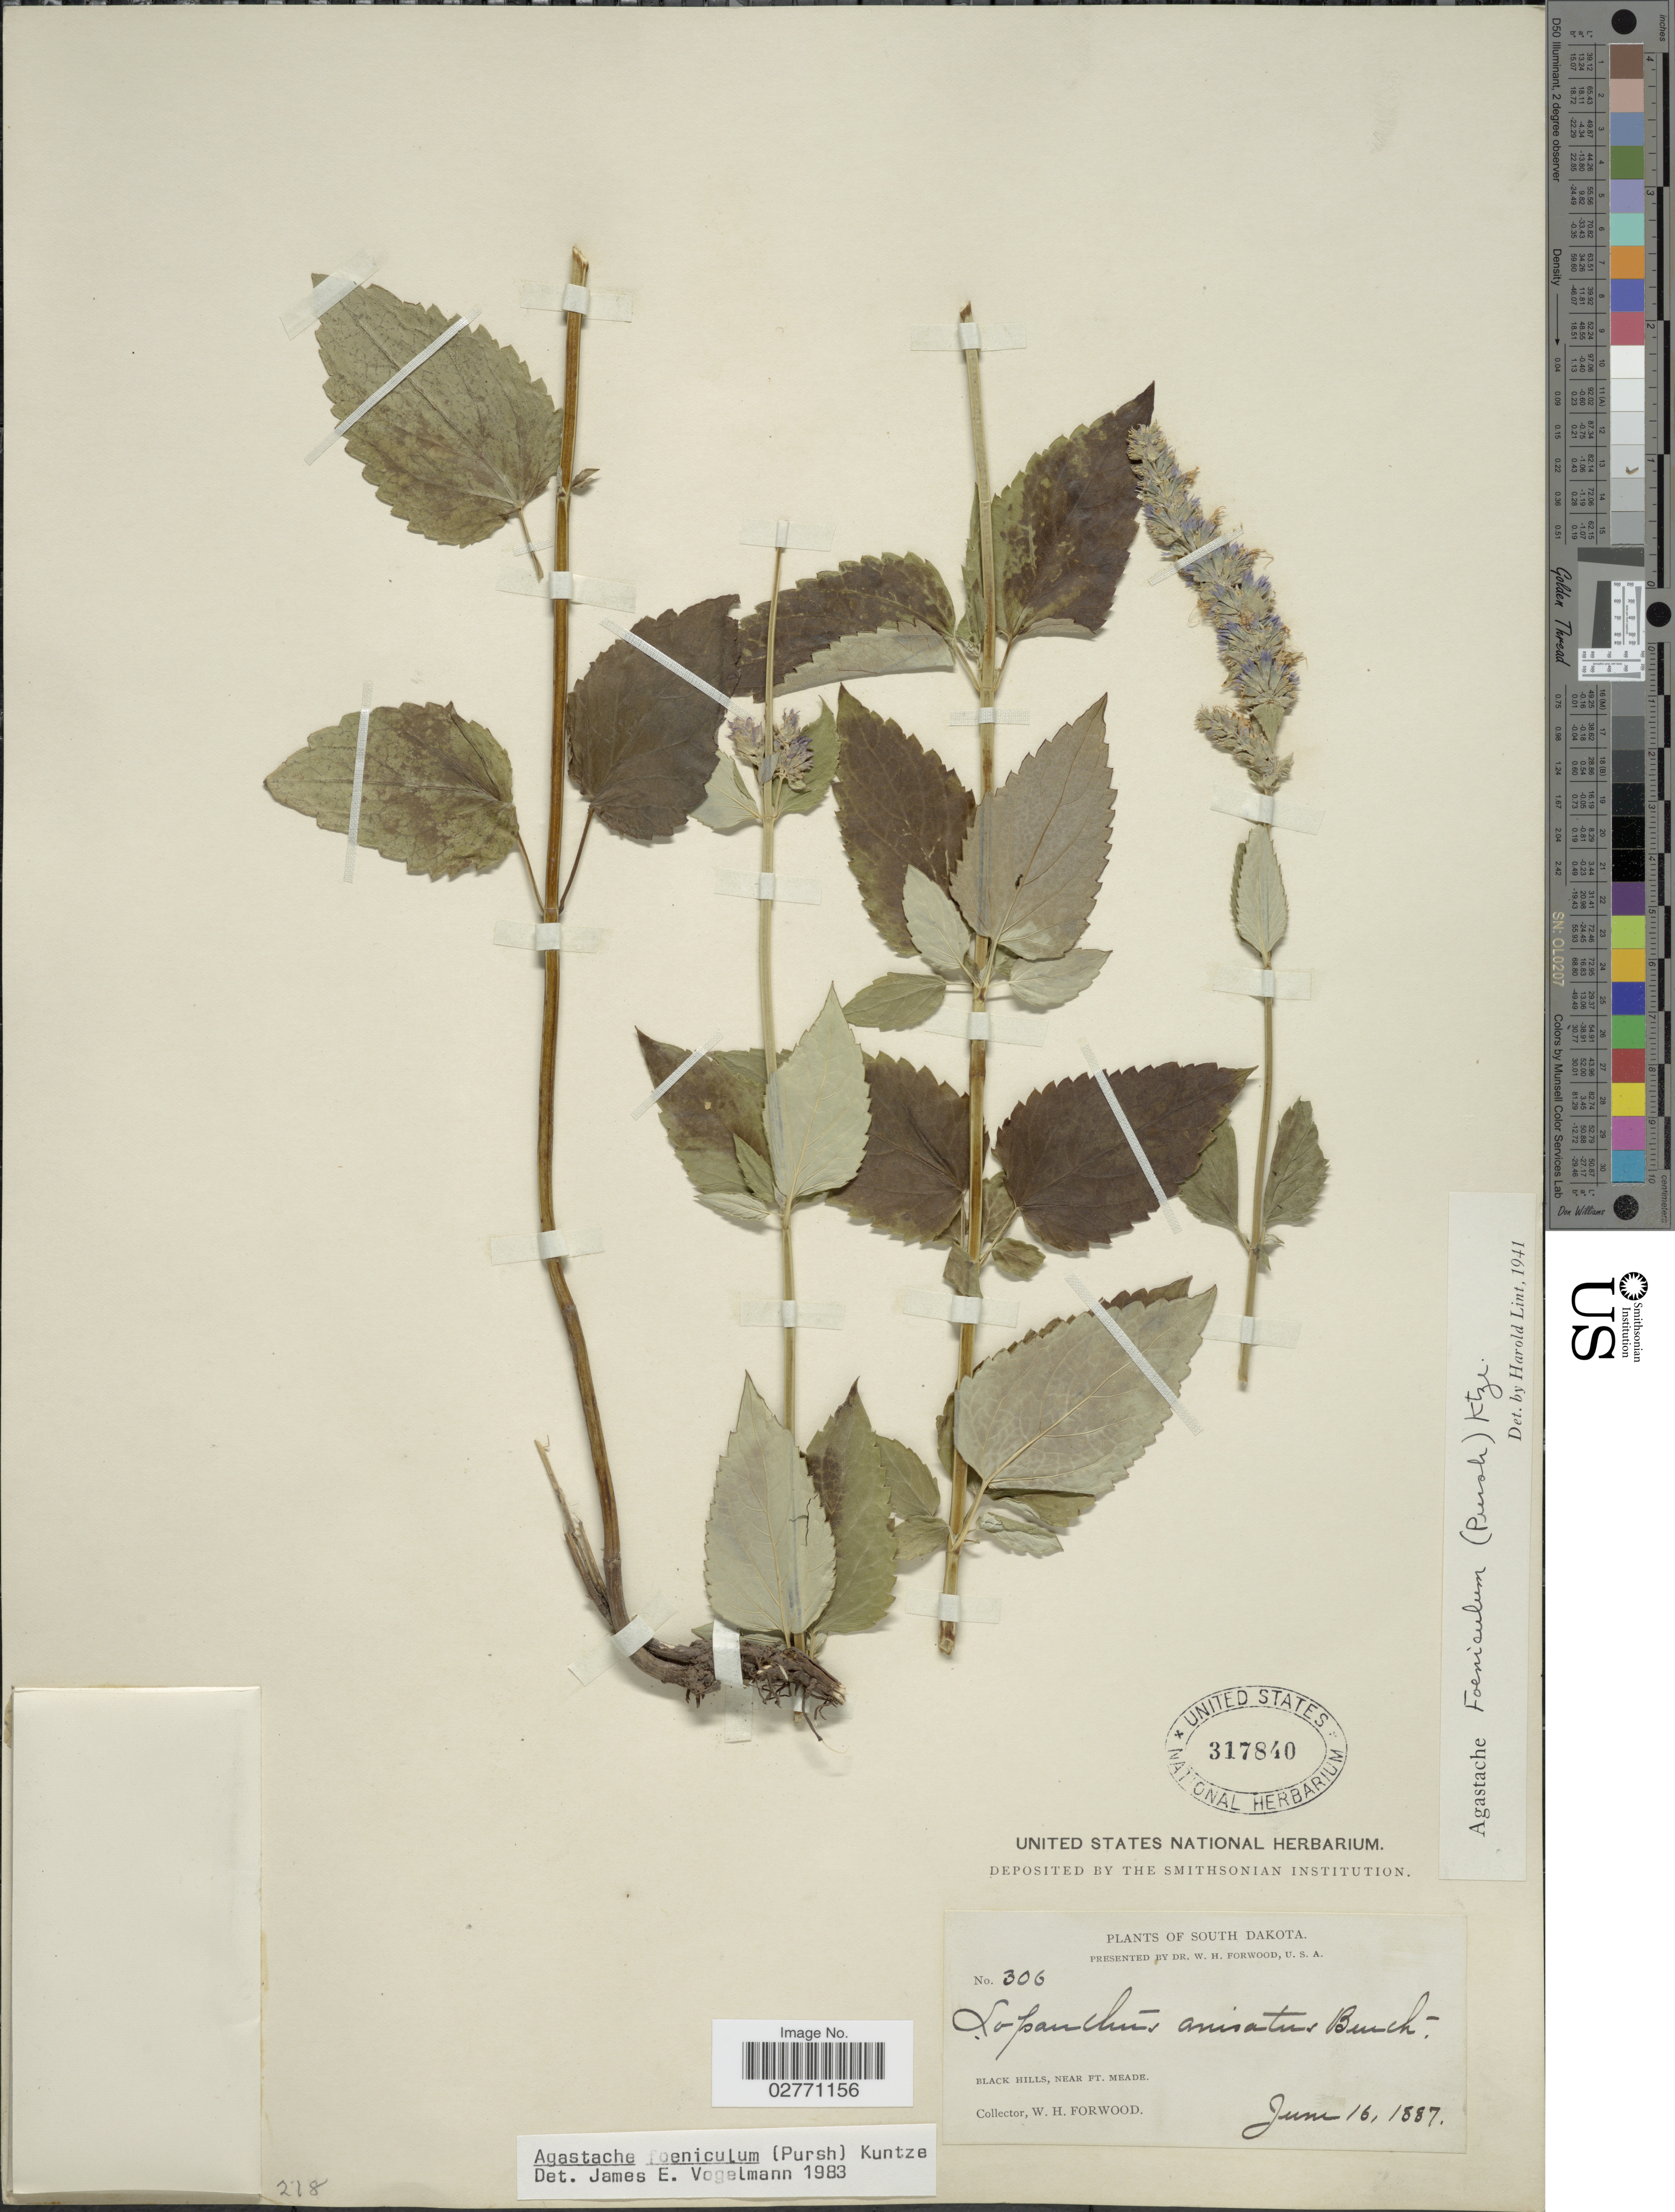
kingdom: Plantae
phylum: Tracheophyta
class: Magnoliopsida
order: Lamiales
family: Lamiaceae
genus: Agastache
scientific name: Agastache foeniculum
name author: (Pursh) Kuntze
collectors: W. Forwood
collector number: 306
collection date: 1888-06-16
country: United States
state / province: South Dakota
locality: Black Hills, near Ft. Meade.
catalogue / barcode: US 317840